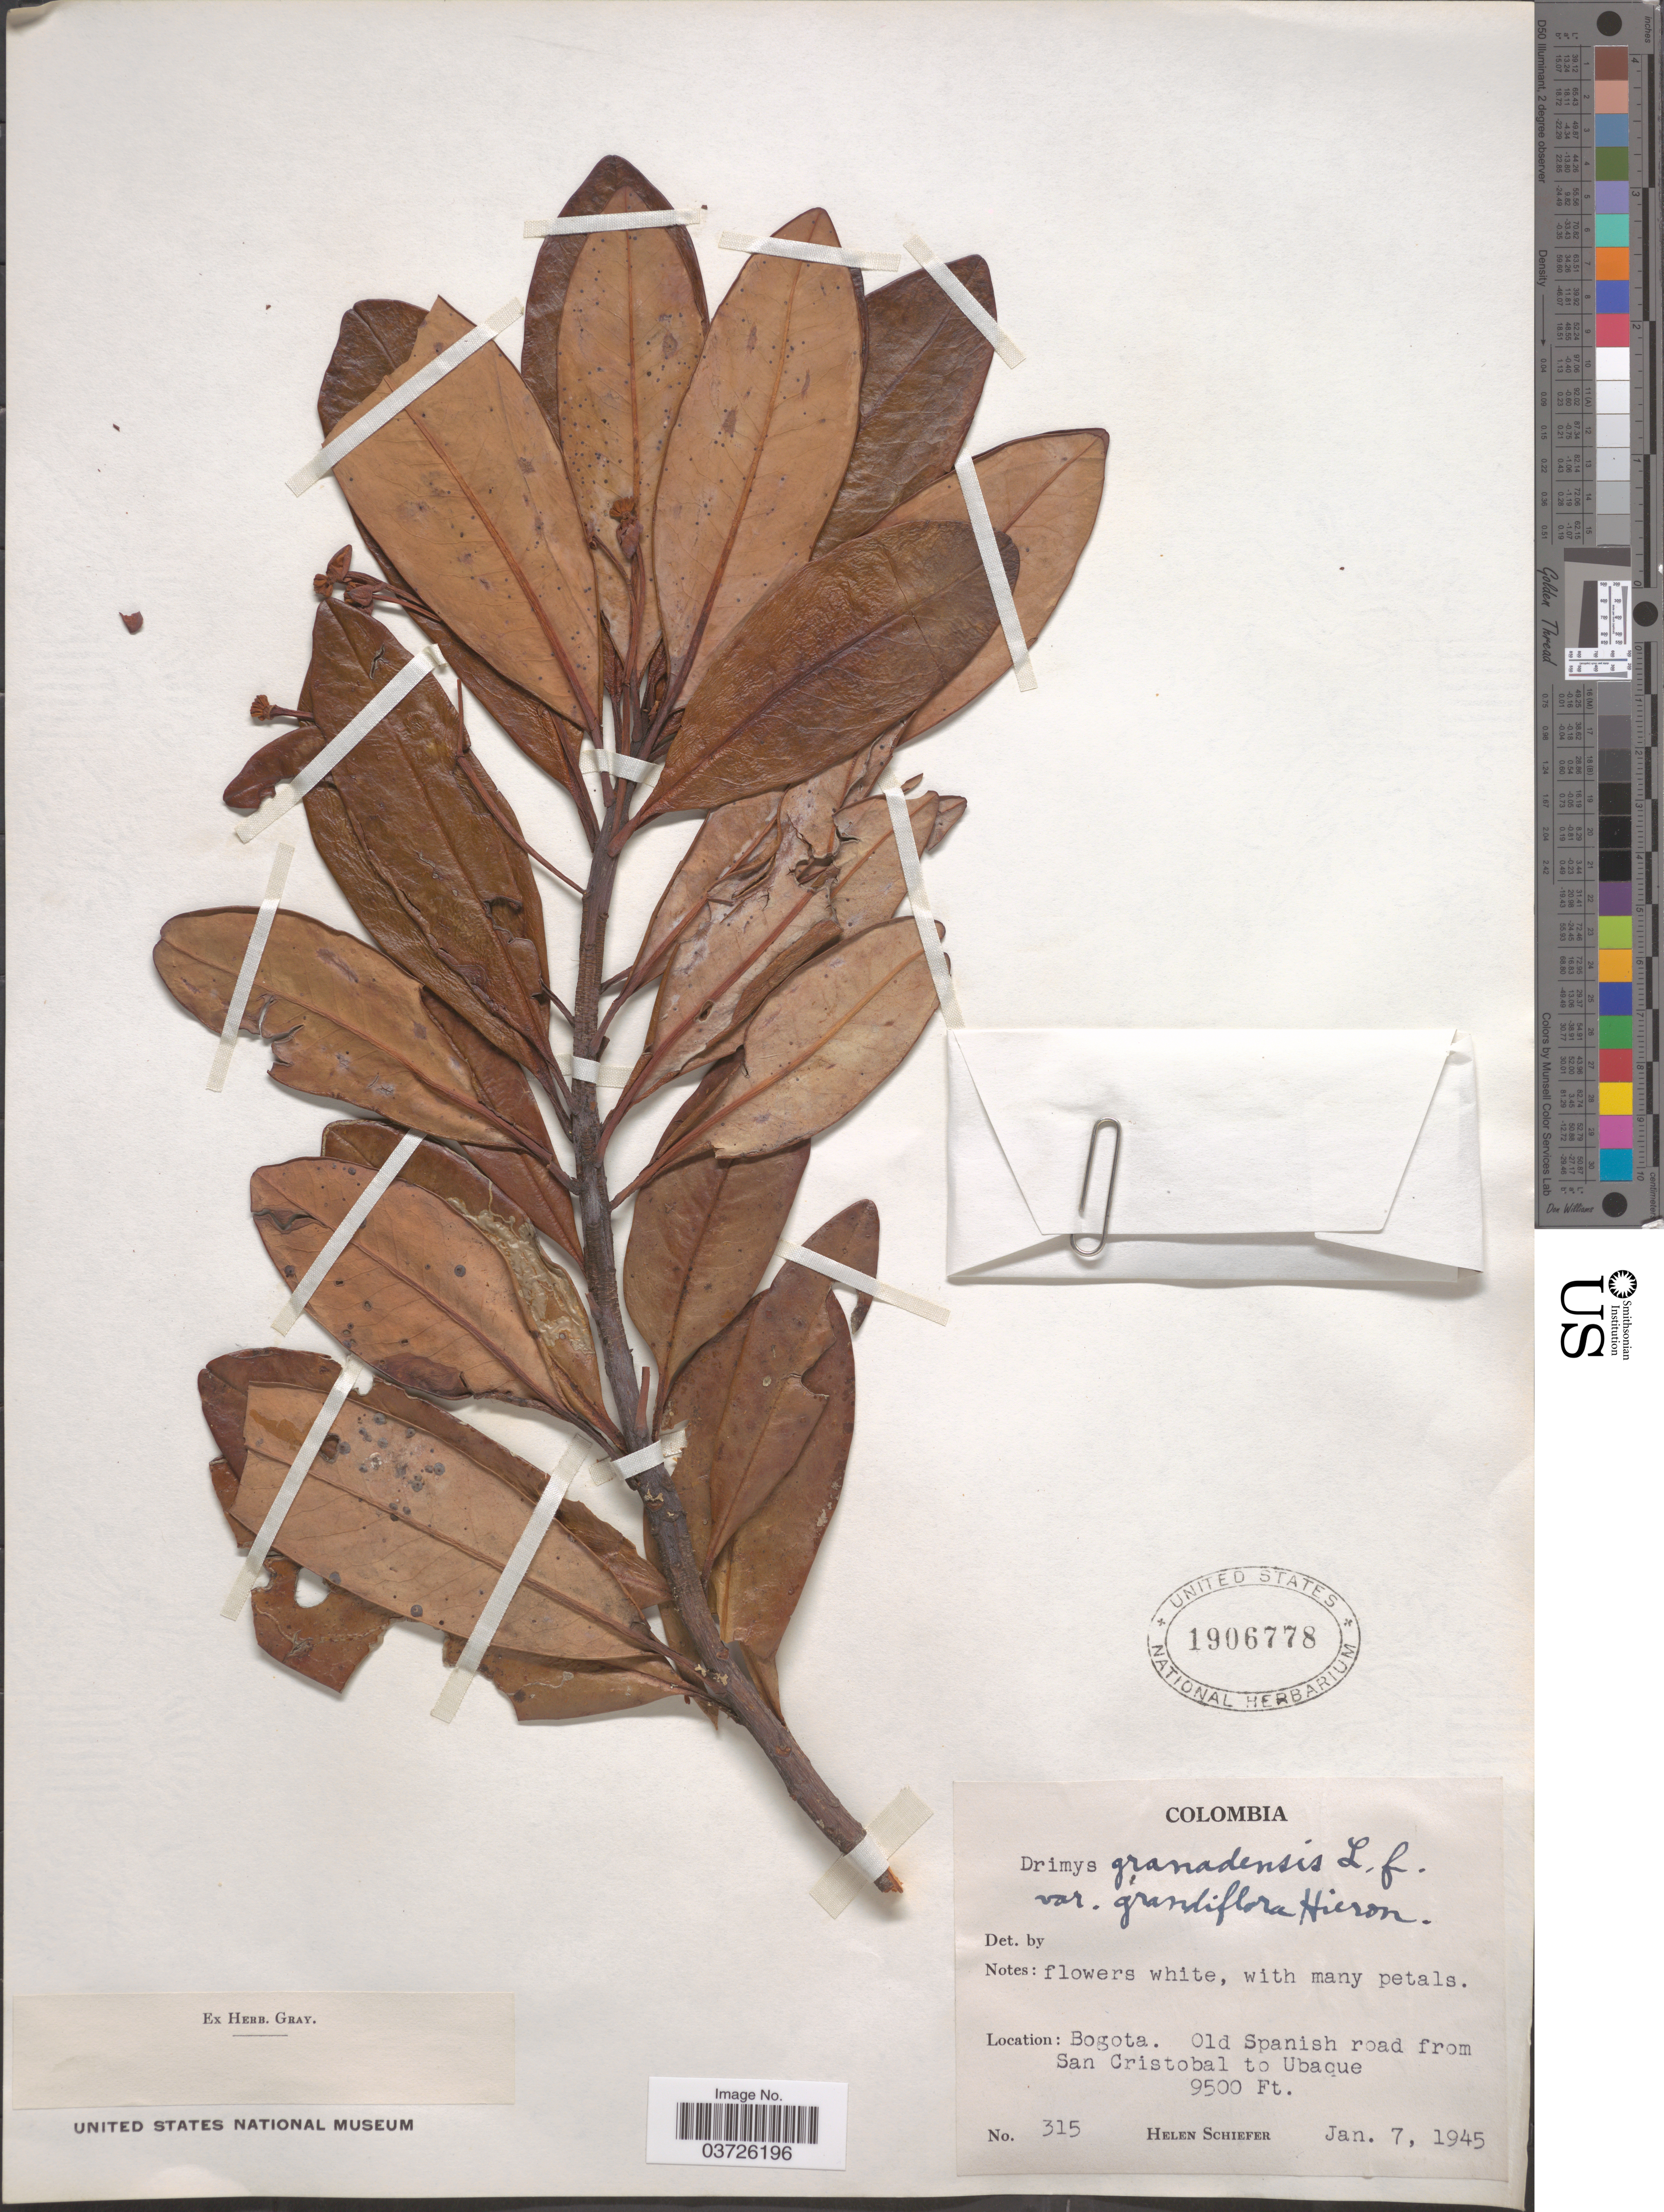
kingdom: Plantae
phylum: Tracheophyta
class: Magnoliopsida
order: Canellales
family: Winteraceae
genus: Drimys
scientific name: Drimys granadensis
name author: L. f.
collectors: H. Schiefer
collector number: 315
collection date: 1945-01-07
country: Colombia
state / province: Bogota D.C.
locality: Ol Spanish road from San Cristobal to Ubaque.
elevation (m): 2896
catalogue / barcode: US 1906778